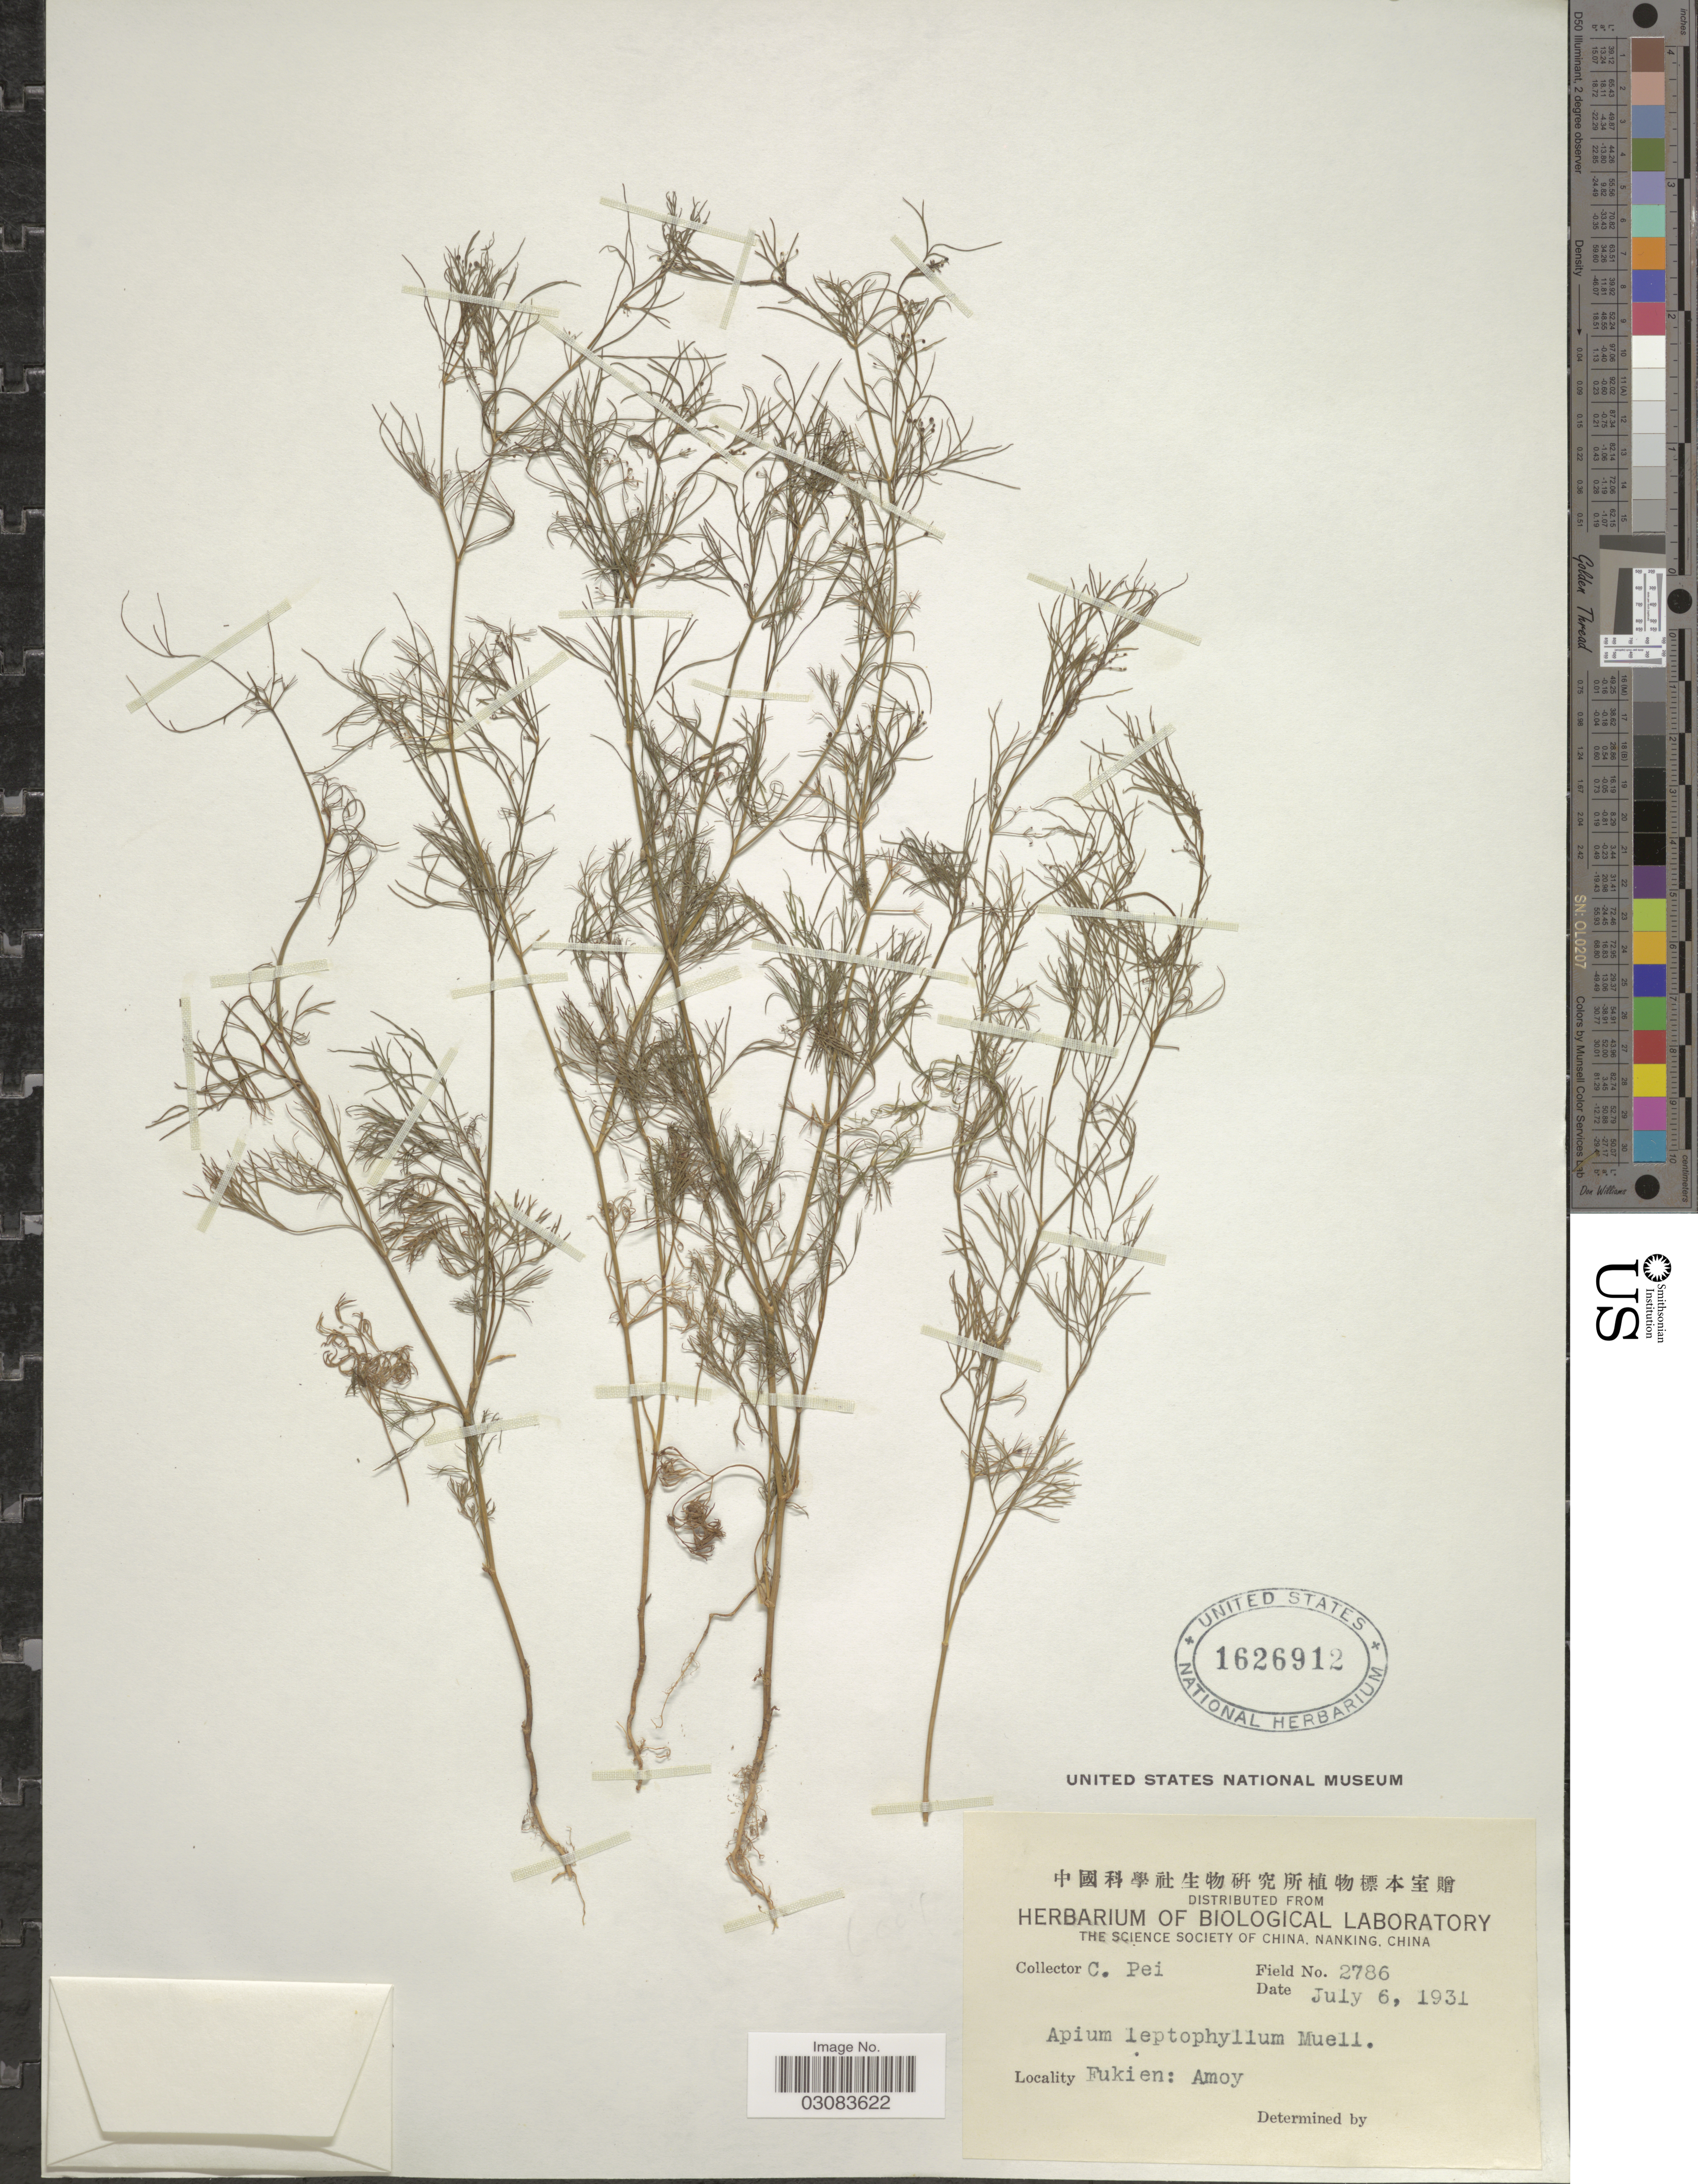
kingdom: Plantae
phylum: Tracheophyta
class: Magnoliopsida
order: Apiales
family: Apiaceae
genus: Cyclospermum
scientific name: Cyclospermum leptophyllum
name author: (Pers.) Sprague ex Britton & P. Wilson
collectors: C. P'ei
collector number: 2786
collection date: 1931-07-06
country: China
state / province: Fujian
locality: Fukien: Amoy.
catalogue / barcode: US 1626912